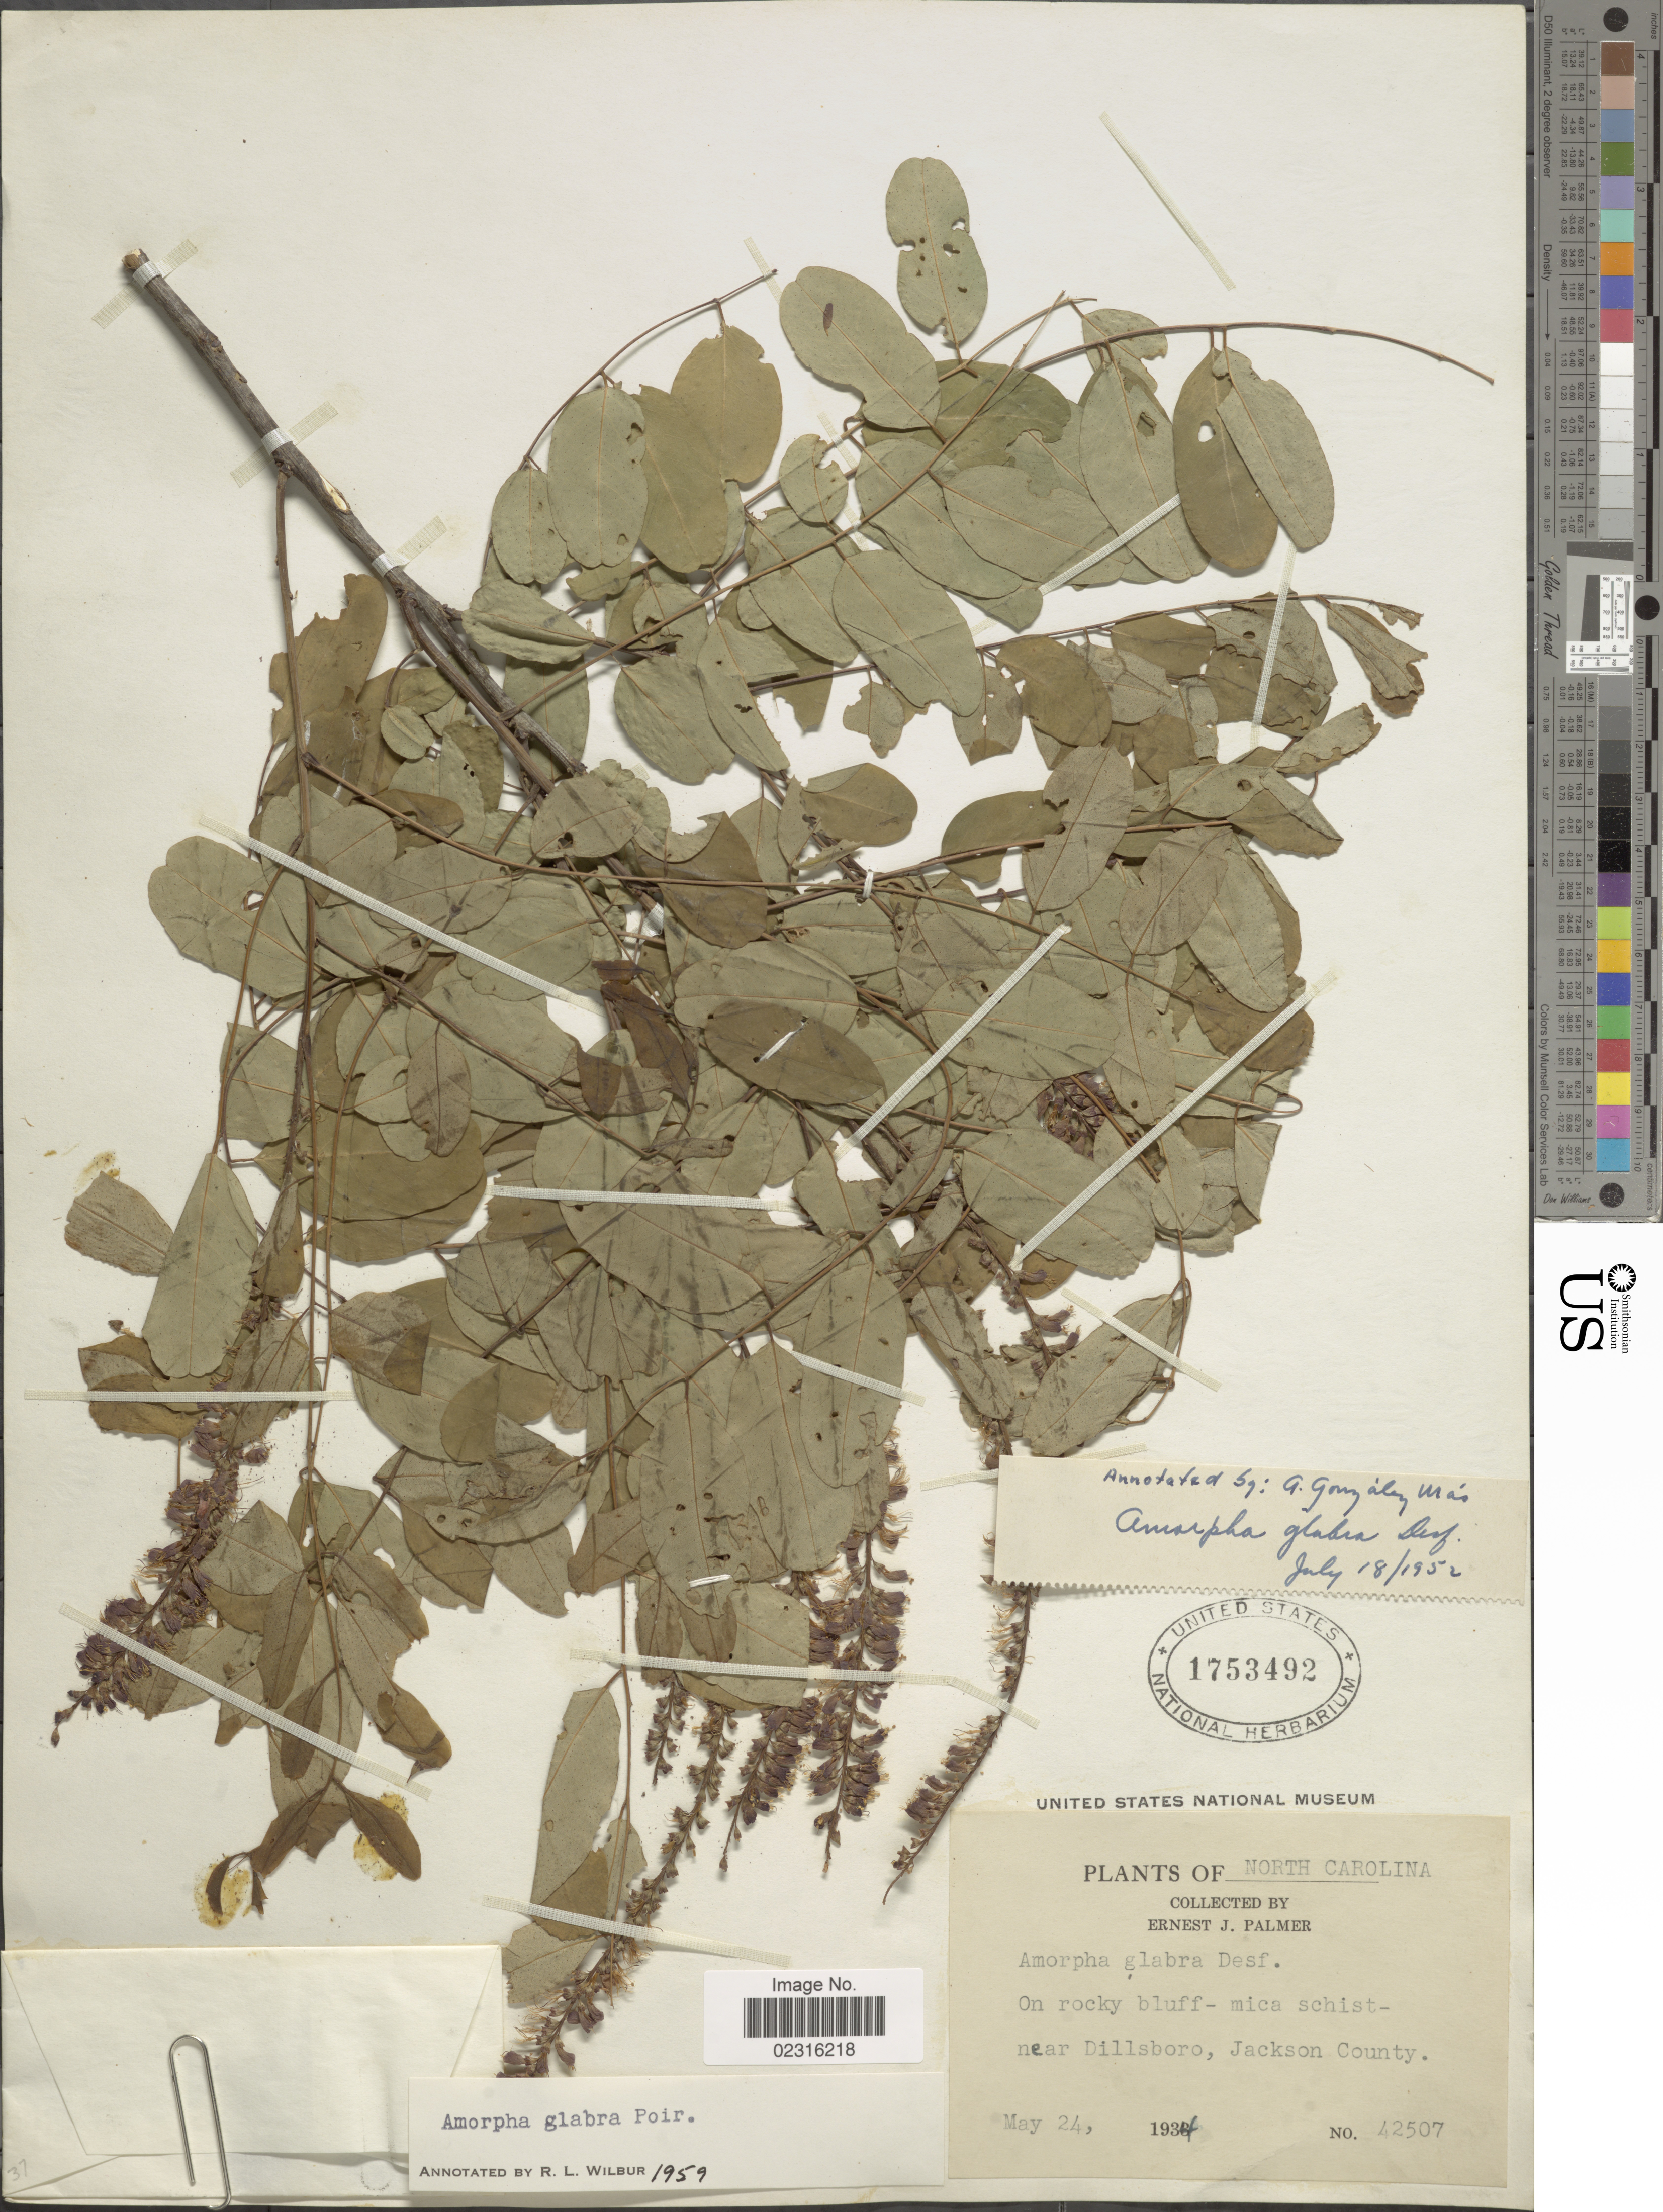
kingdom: Plantae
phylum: Tracheophyta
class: Magnoliopsida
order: Fabales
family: Fabaceae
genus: Amorpha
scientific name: Amorpha glabra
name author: (Pers.) Poir.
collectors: E. J. Palmer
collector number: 42507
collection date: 1934-05-24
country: United States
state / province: North Carolina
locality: On rocky bluff-mica schist-near Dillsboro, Jackson County.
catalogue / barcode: US 1753492